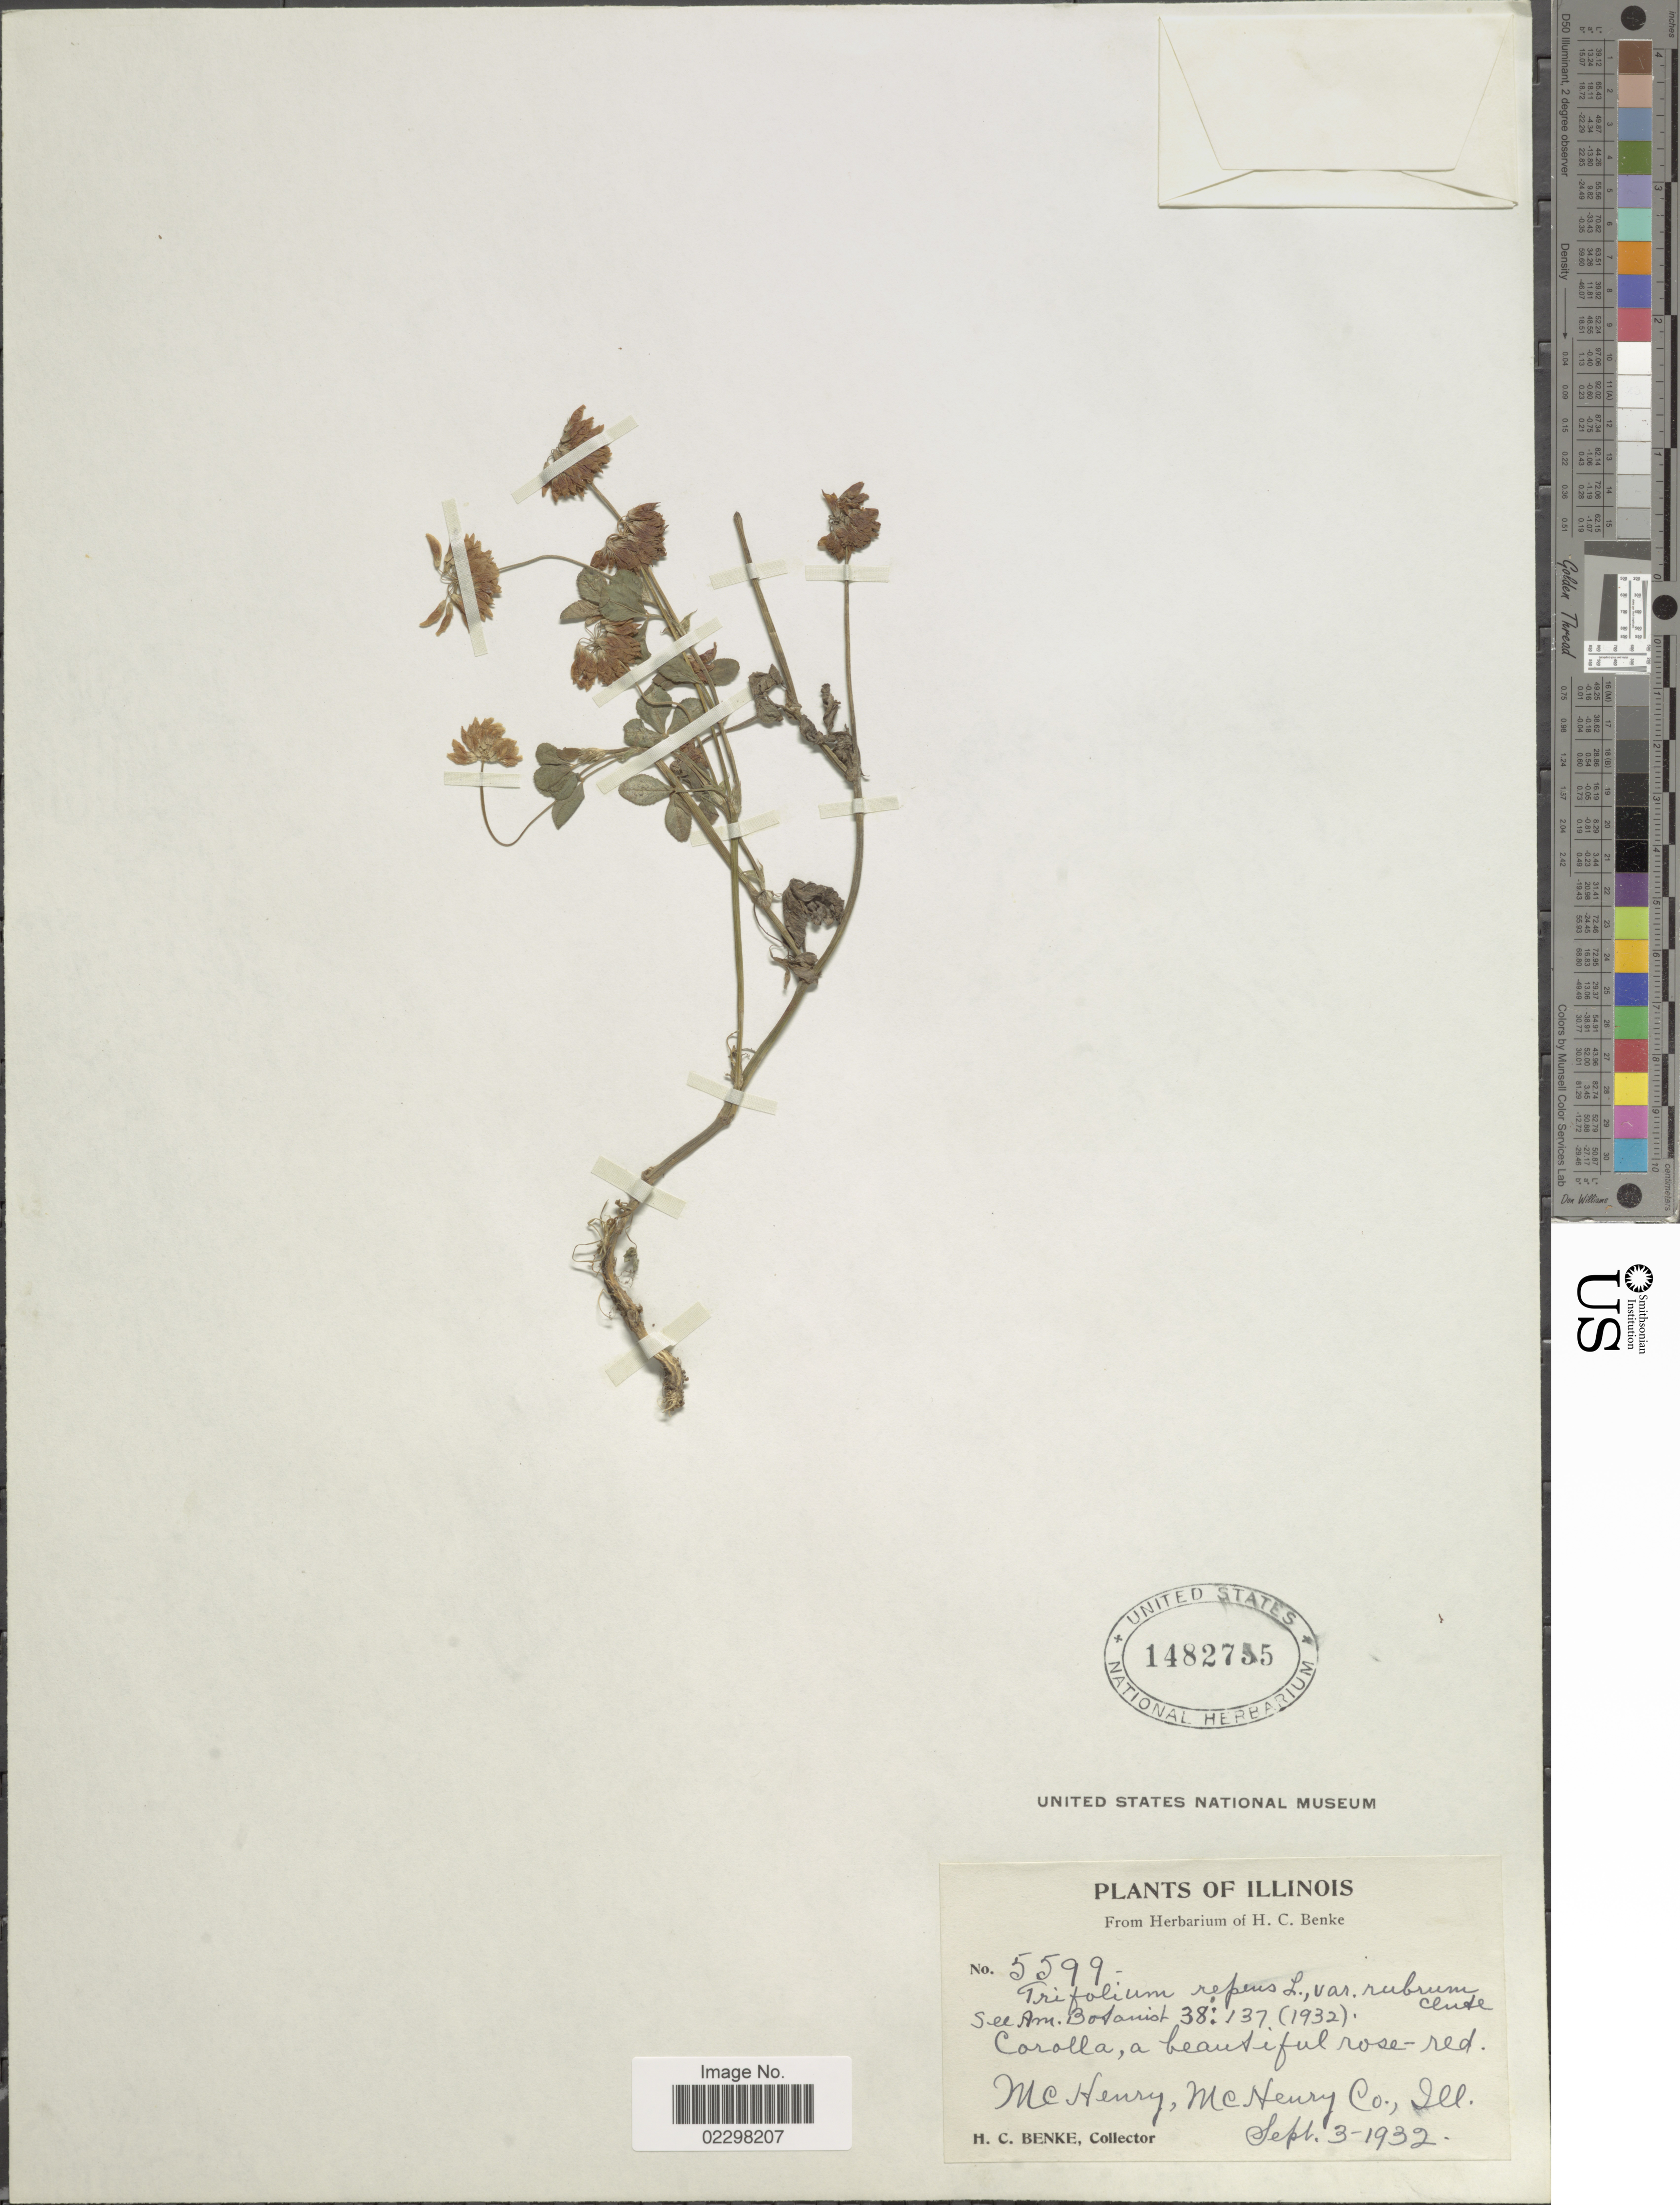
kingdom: Plantae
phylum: Tracheophyta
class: Magnoliopsida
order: Fabales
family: Fabaceae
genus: Trifolium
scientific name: Trifolium repens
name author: L.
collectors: H. Benke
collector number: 5599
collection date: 1932-09-03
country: United States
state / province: Illinois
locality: McHenry, McHenry Co.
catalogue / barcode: US 1482755